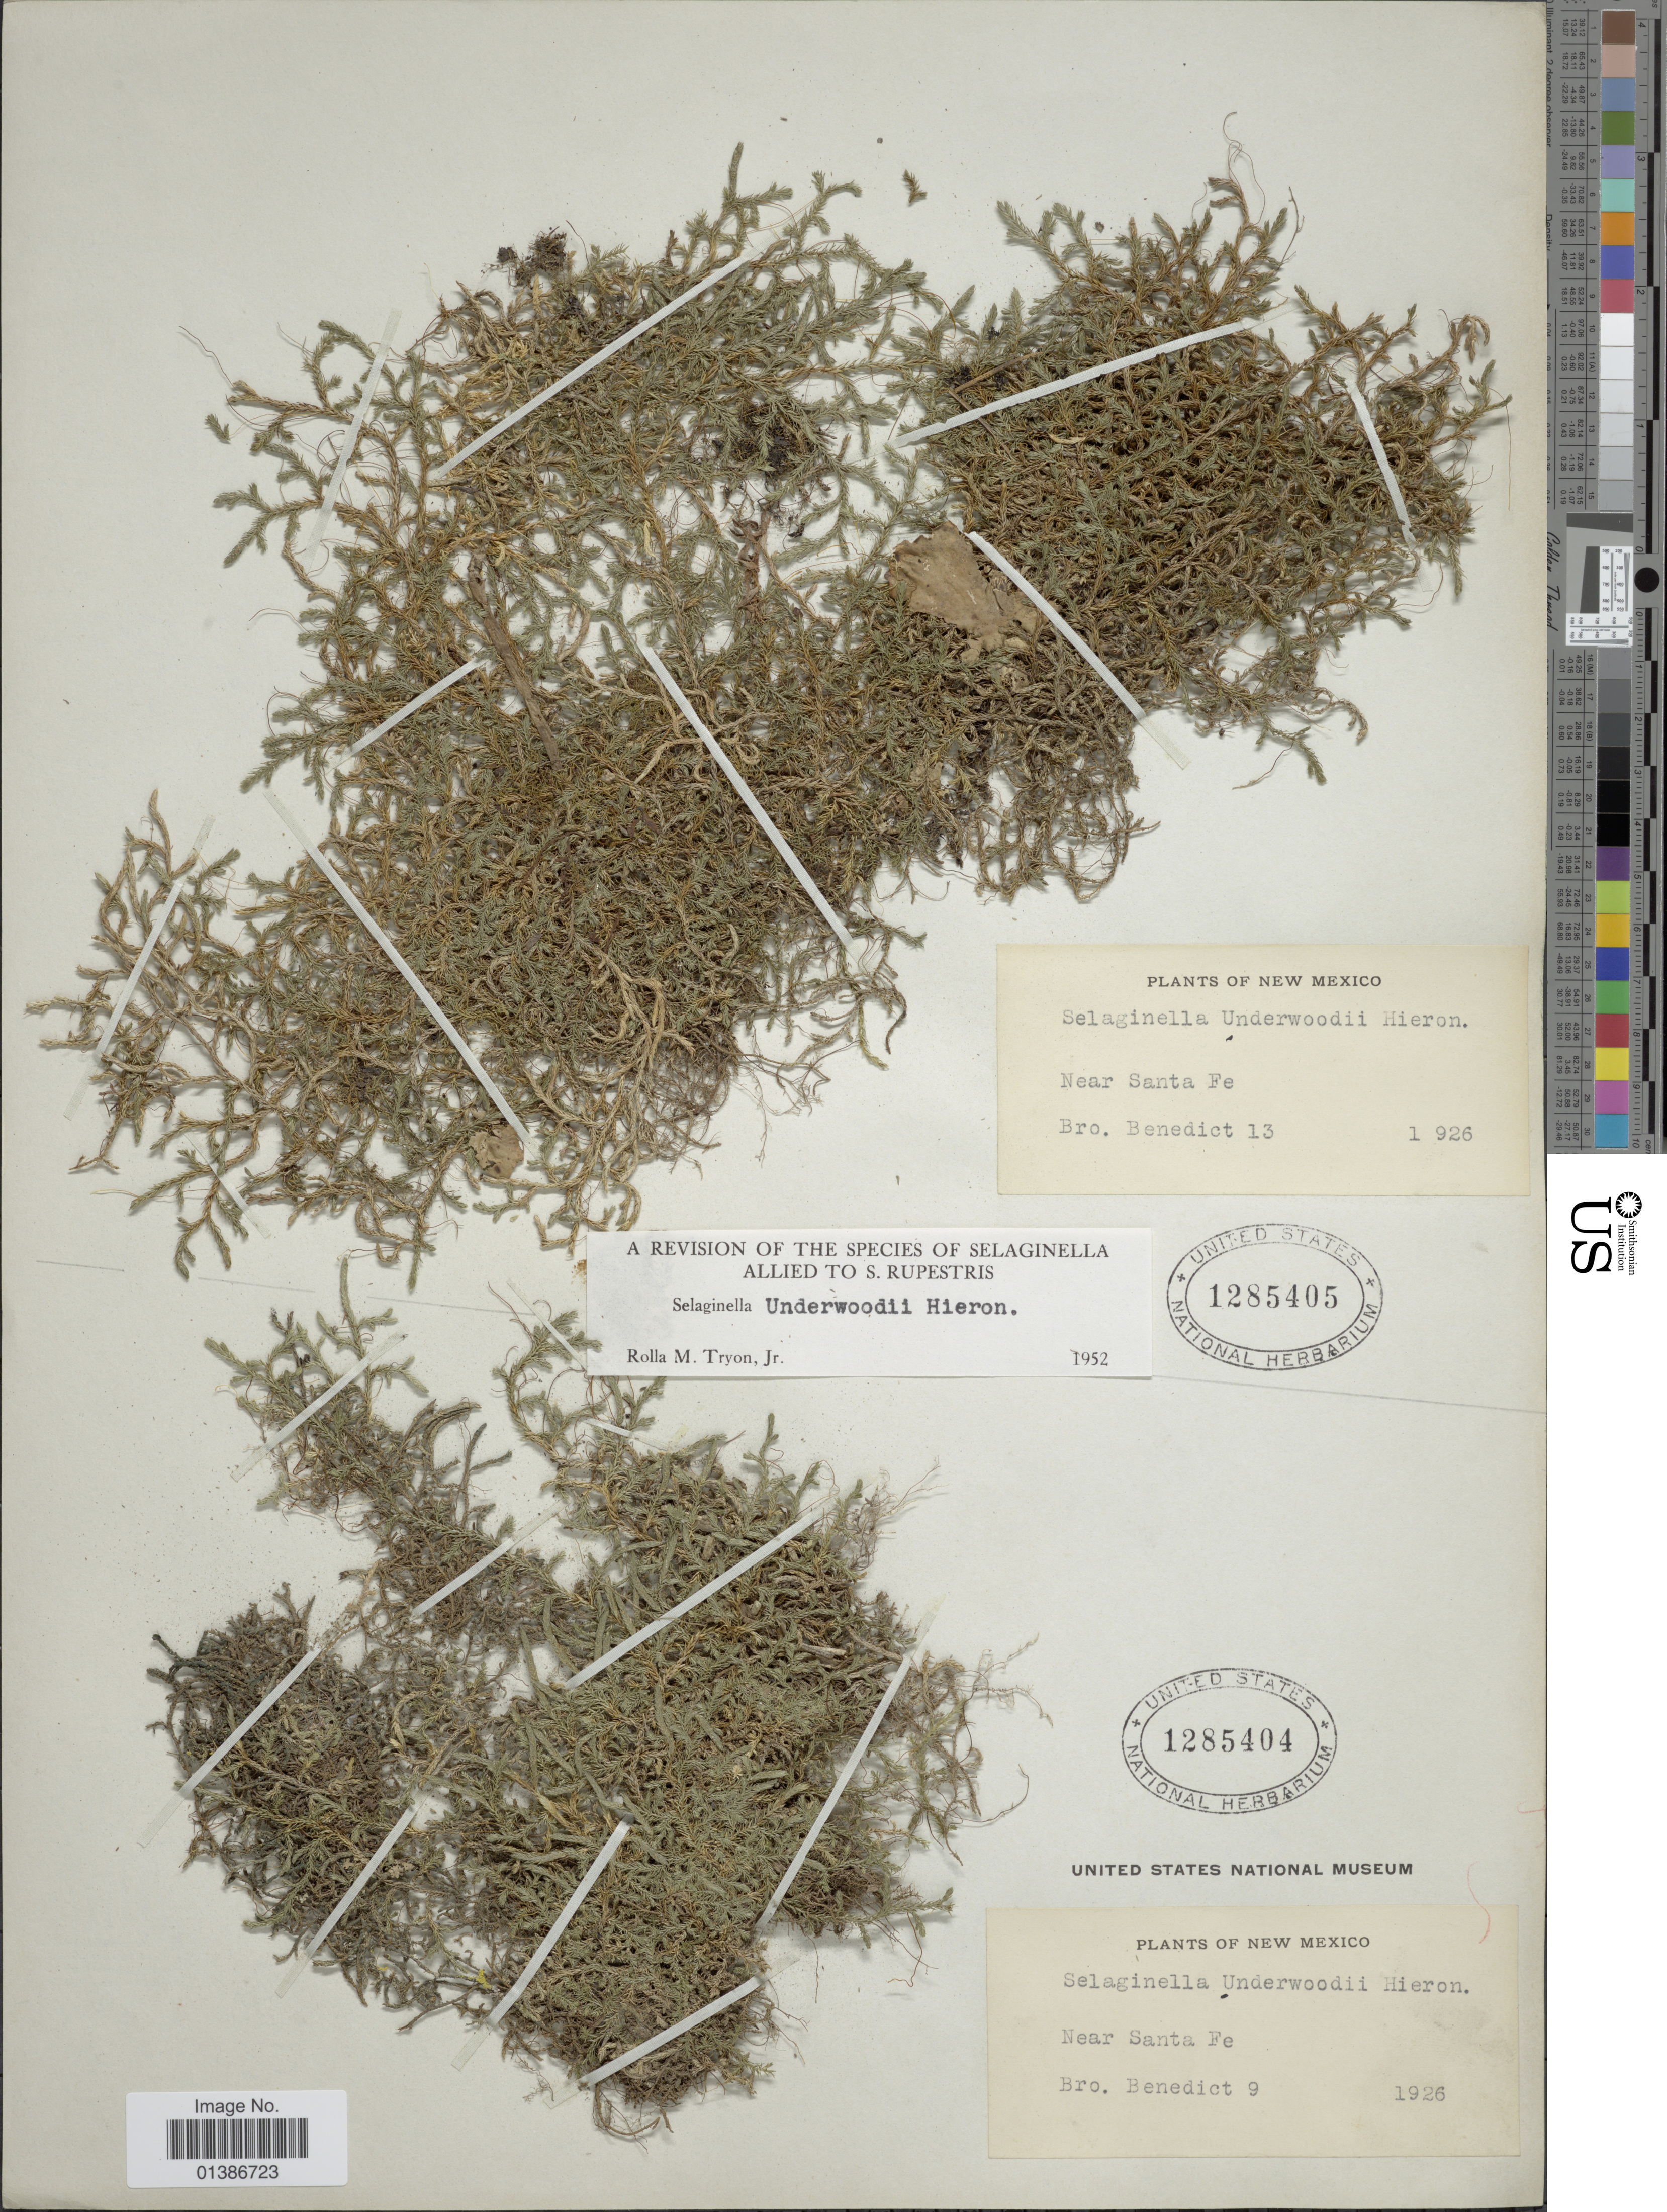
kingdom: Plantae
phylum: Tracheophyta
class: Lycopodiopsida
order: Selaginellales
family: Selaginellaceae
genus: Selaginella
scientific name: Selaginella underwoodii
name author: Hieron.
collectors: Bro. Benedict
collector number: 9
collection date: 1926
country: United States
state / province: New Mexico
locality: Near Santa Fe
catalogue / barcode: US 1285404